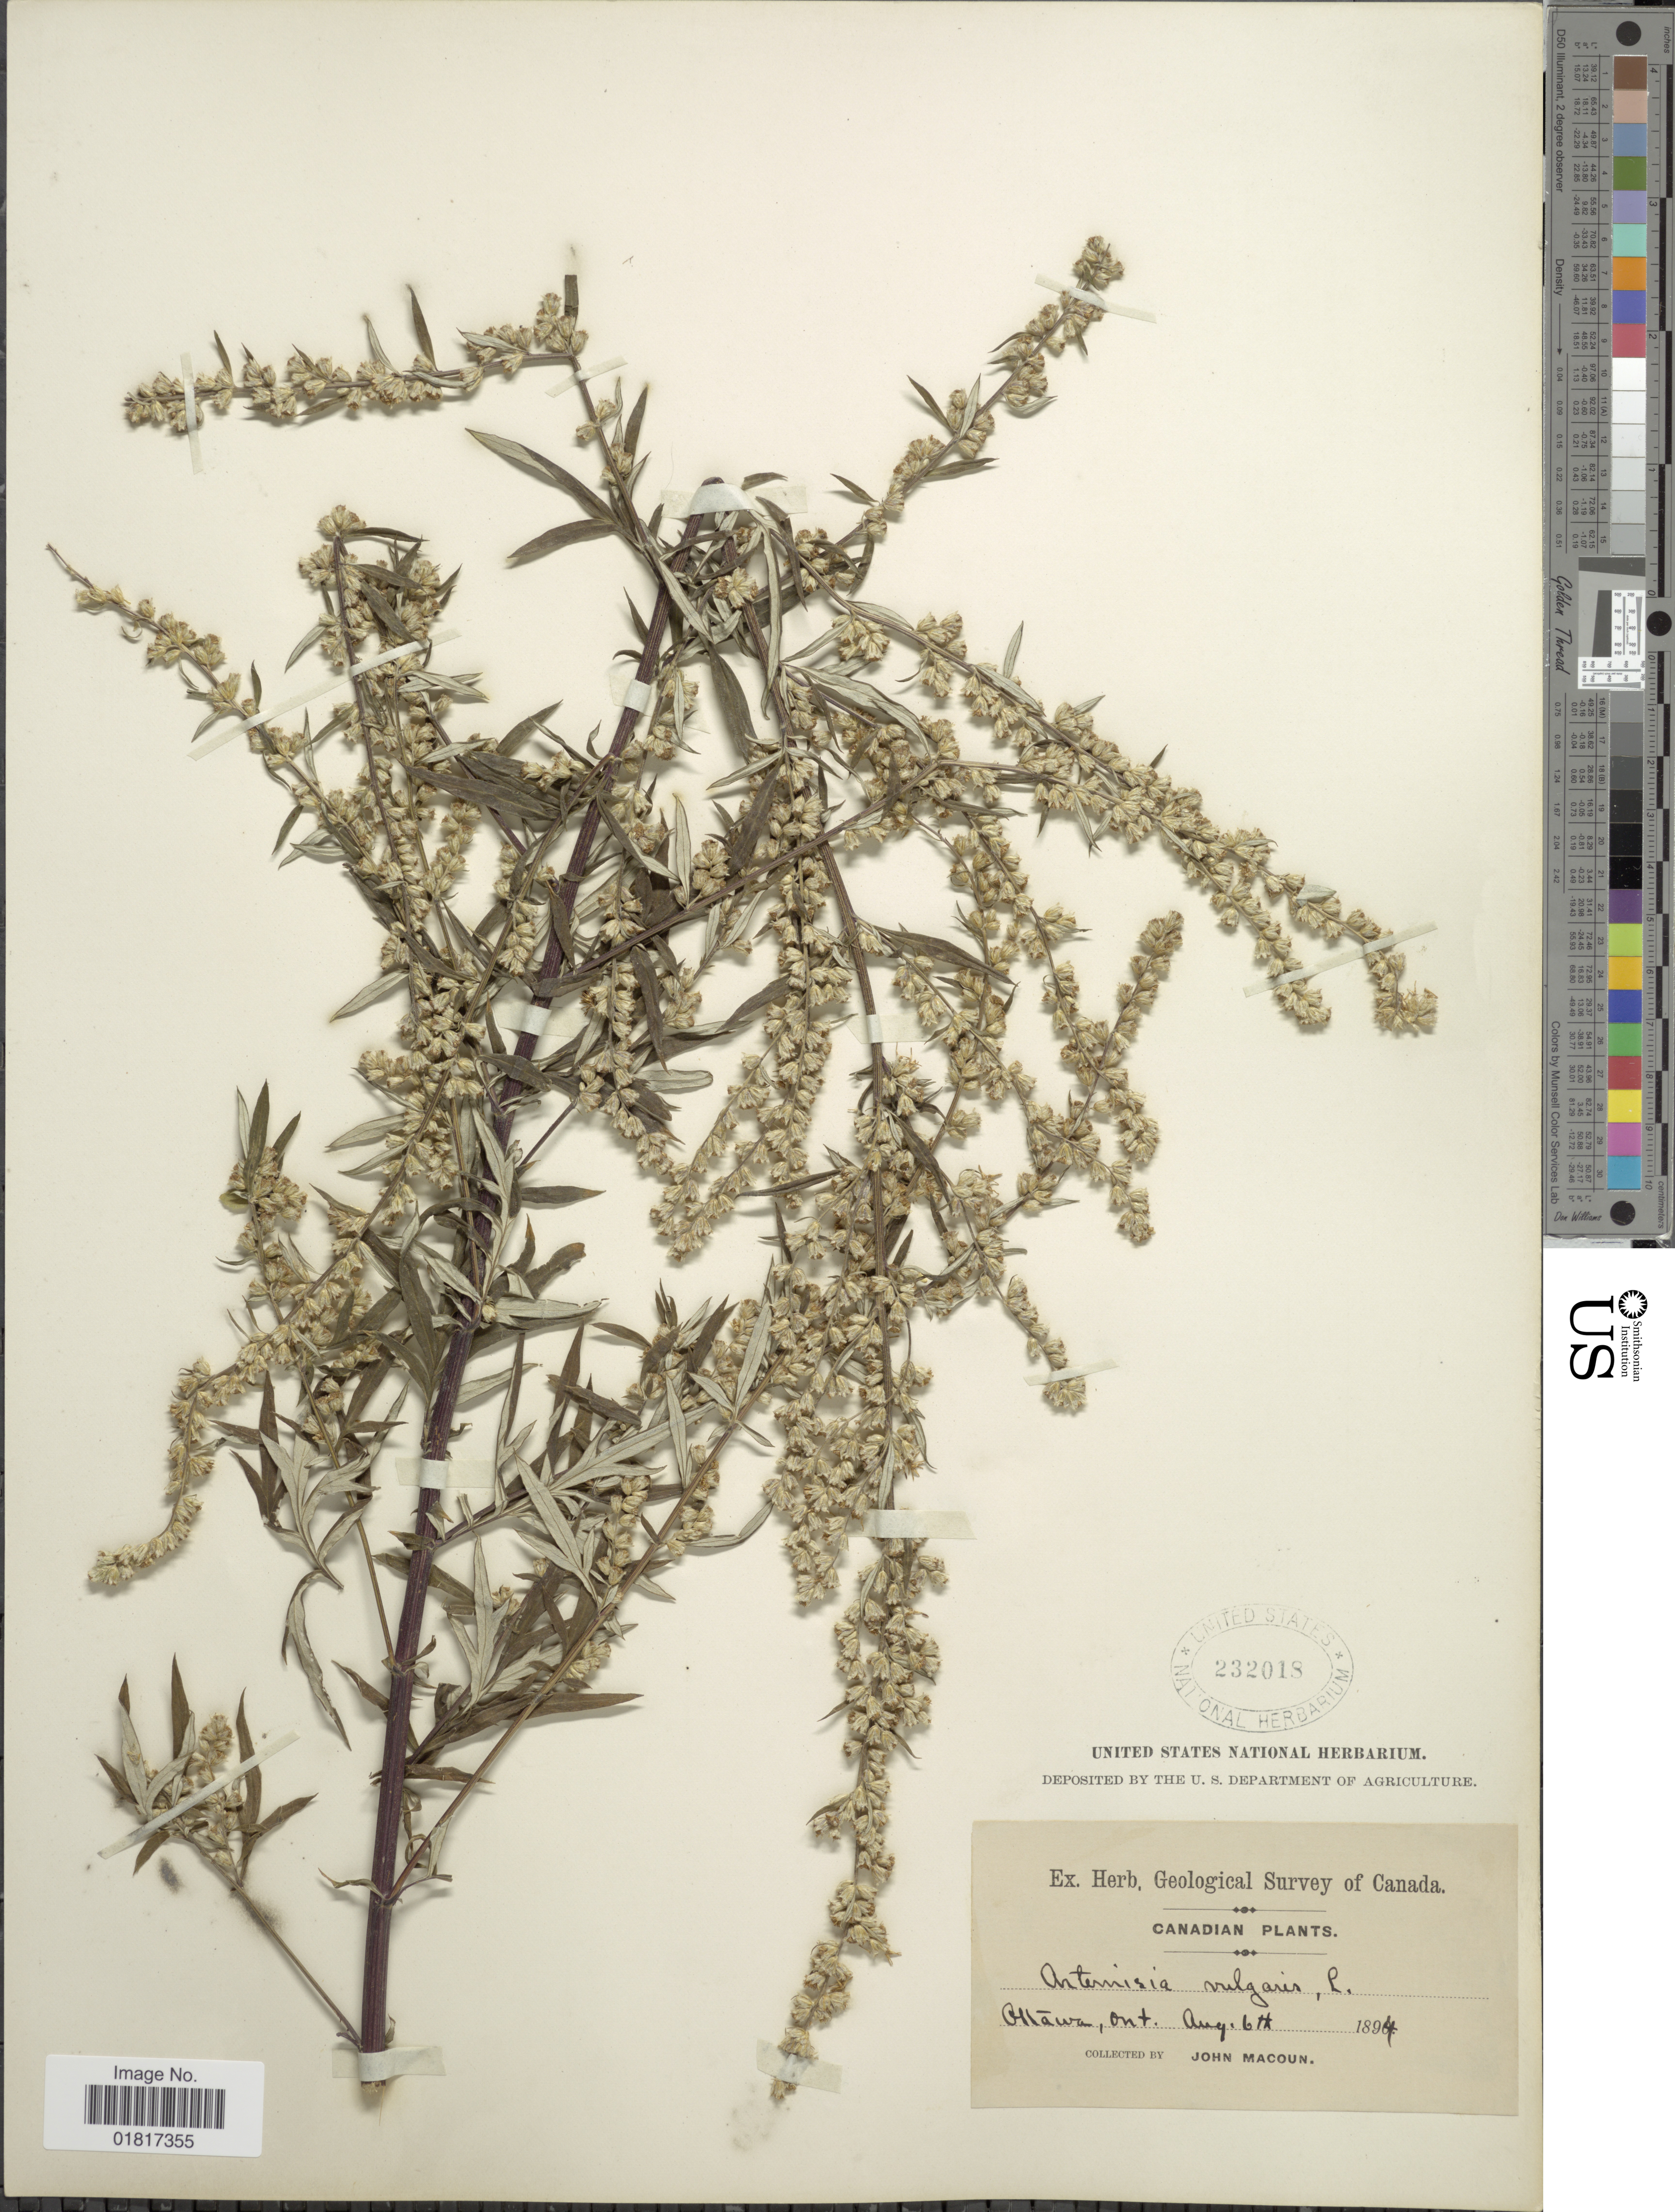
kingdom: Plantae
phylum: Tracheophyta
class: Magnoliopsida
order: Asterales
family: Asteraceae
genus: Artemisia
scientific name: Artemisia vulgaris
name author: L.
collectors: J. Macoun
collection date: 1894-08-06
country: Canada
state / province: Ontario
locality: Ottawa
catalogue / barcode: US 232018